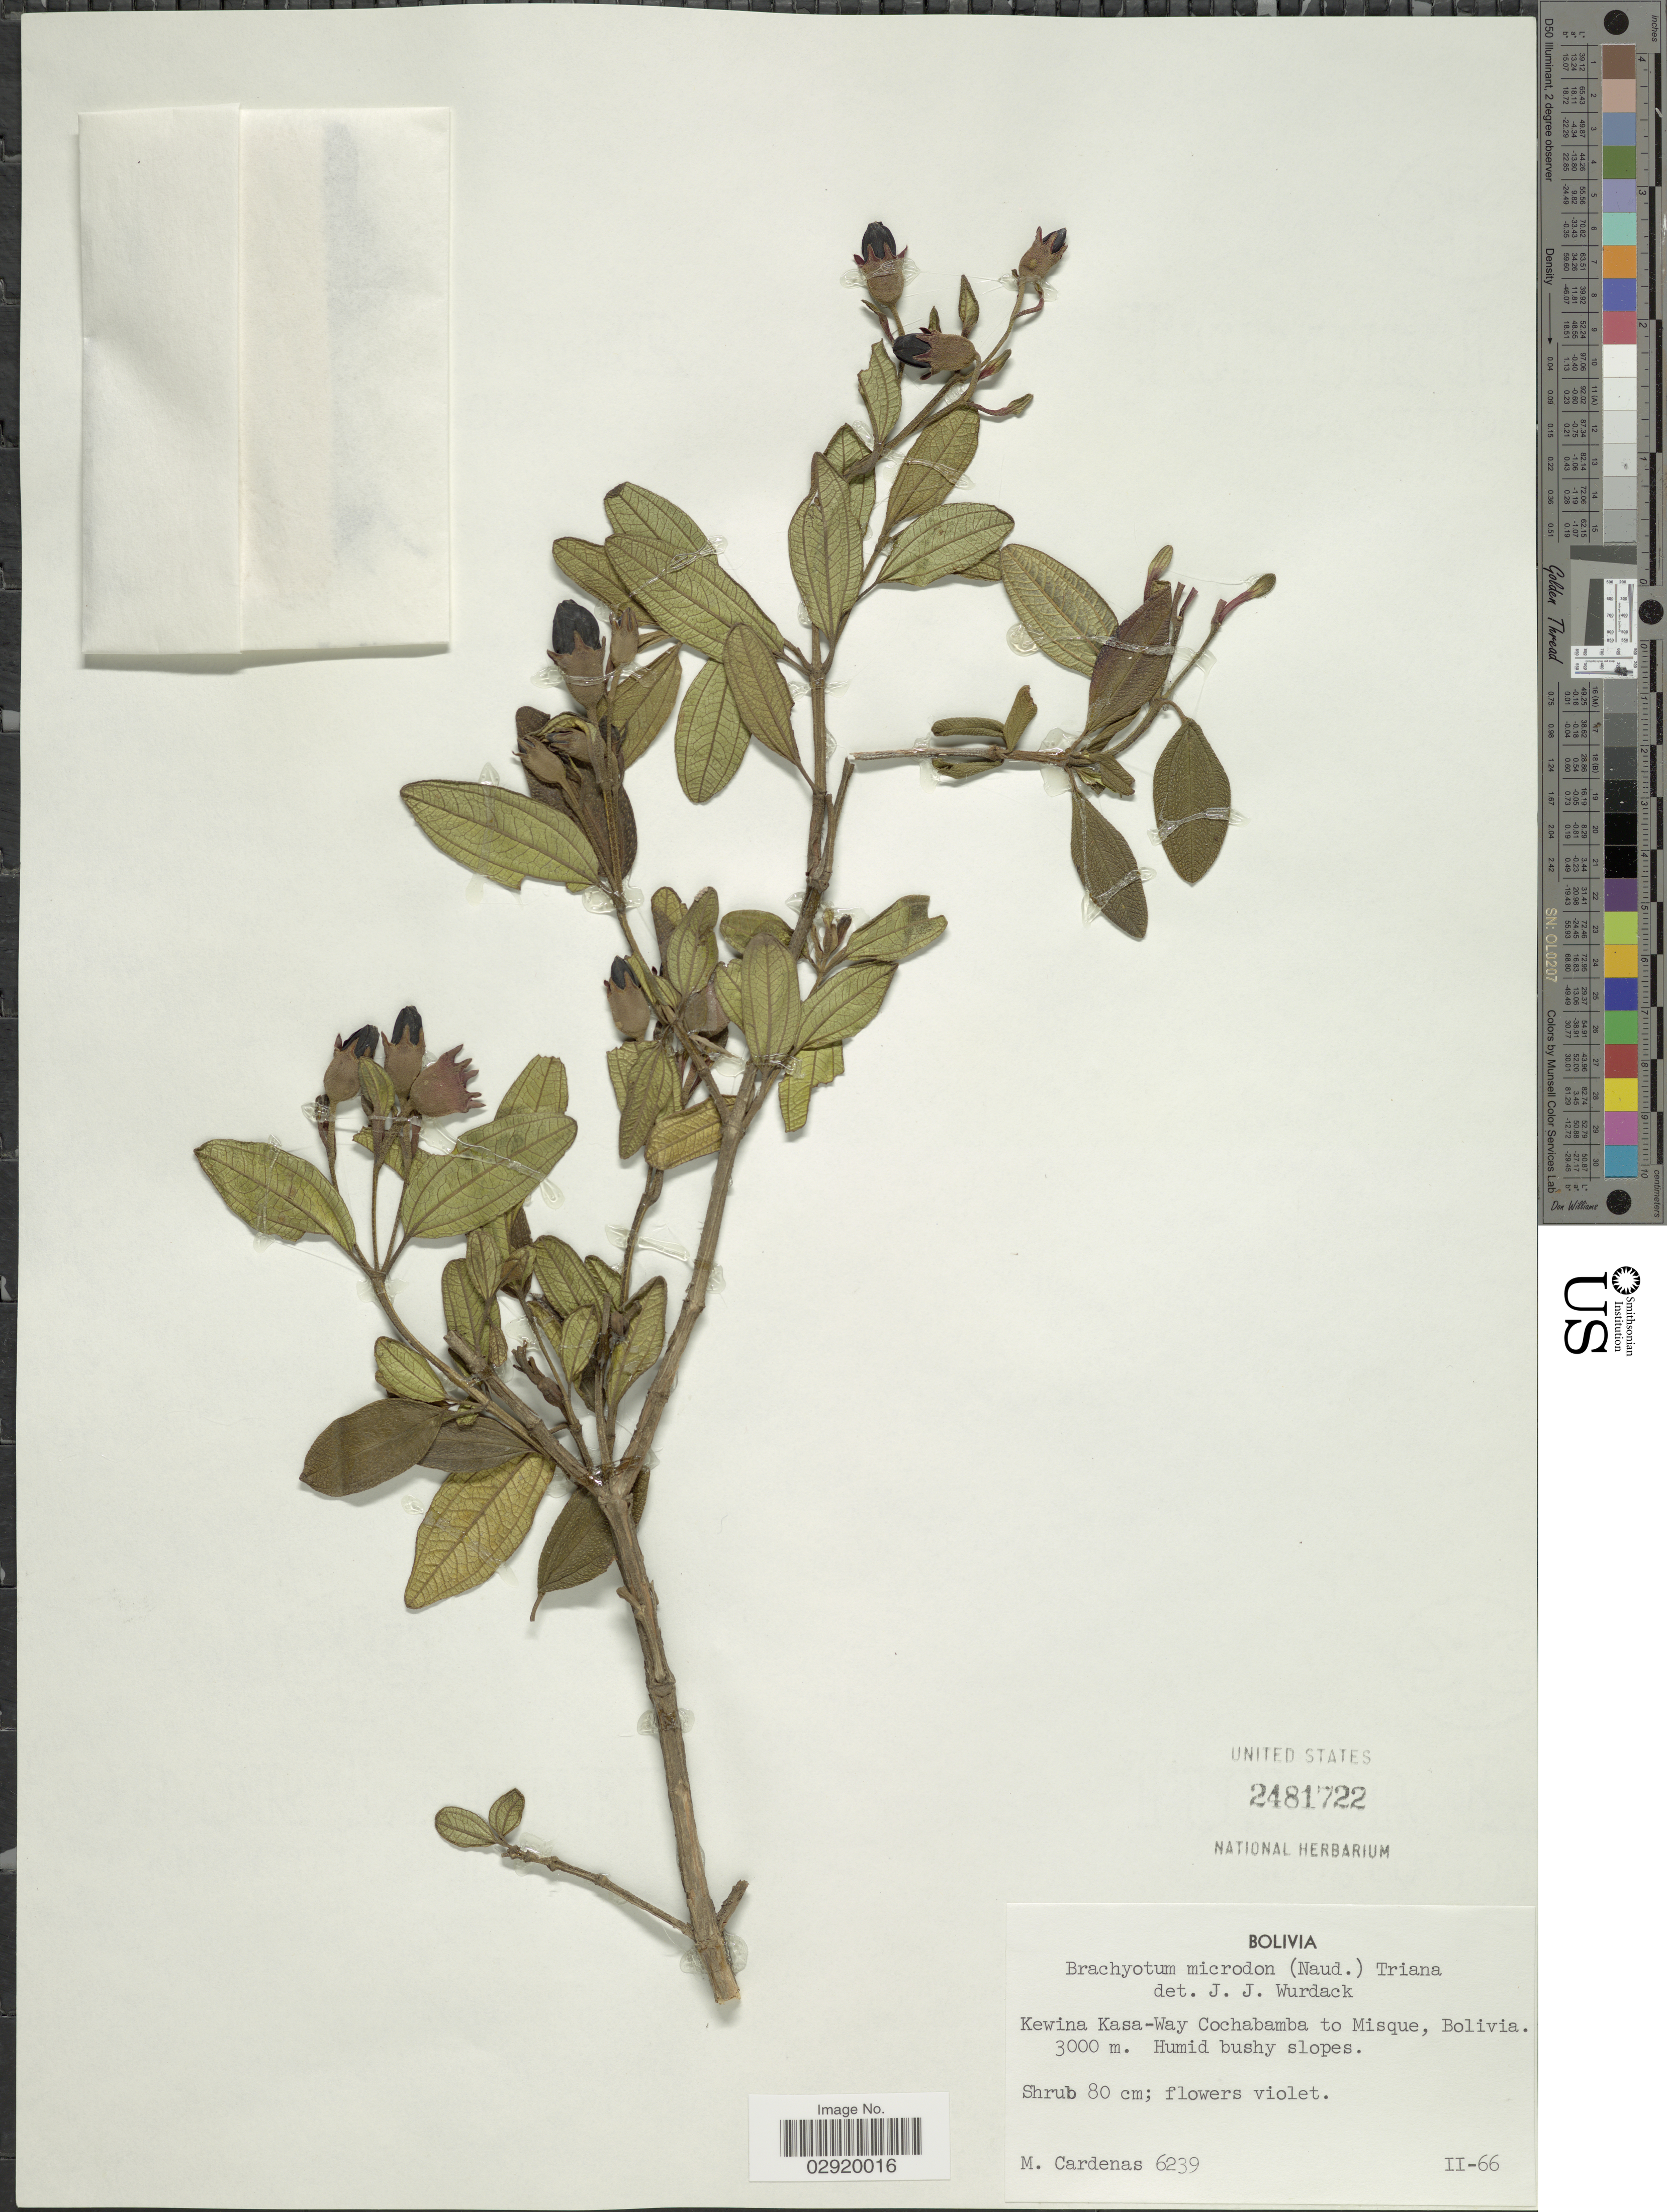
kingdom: Plantae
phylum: Tracheophyta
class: Magnoliopsida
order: Myrtales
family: Melastomataceae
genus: Brachyotum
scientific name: Brachyotum microdon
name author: (Naudin) Triana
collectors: M. Cárdenas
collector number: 6239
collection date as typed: Transcribed d/m/y: /2/66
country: Bolivia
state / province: Cochabamba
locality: Kewina Kasa-Way Cochabamba to Misque.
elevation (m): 3000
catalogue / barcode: US 2481722